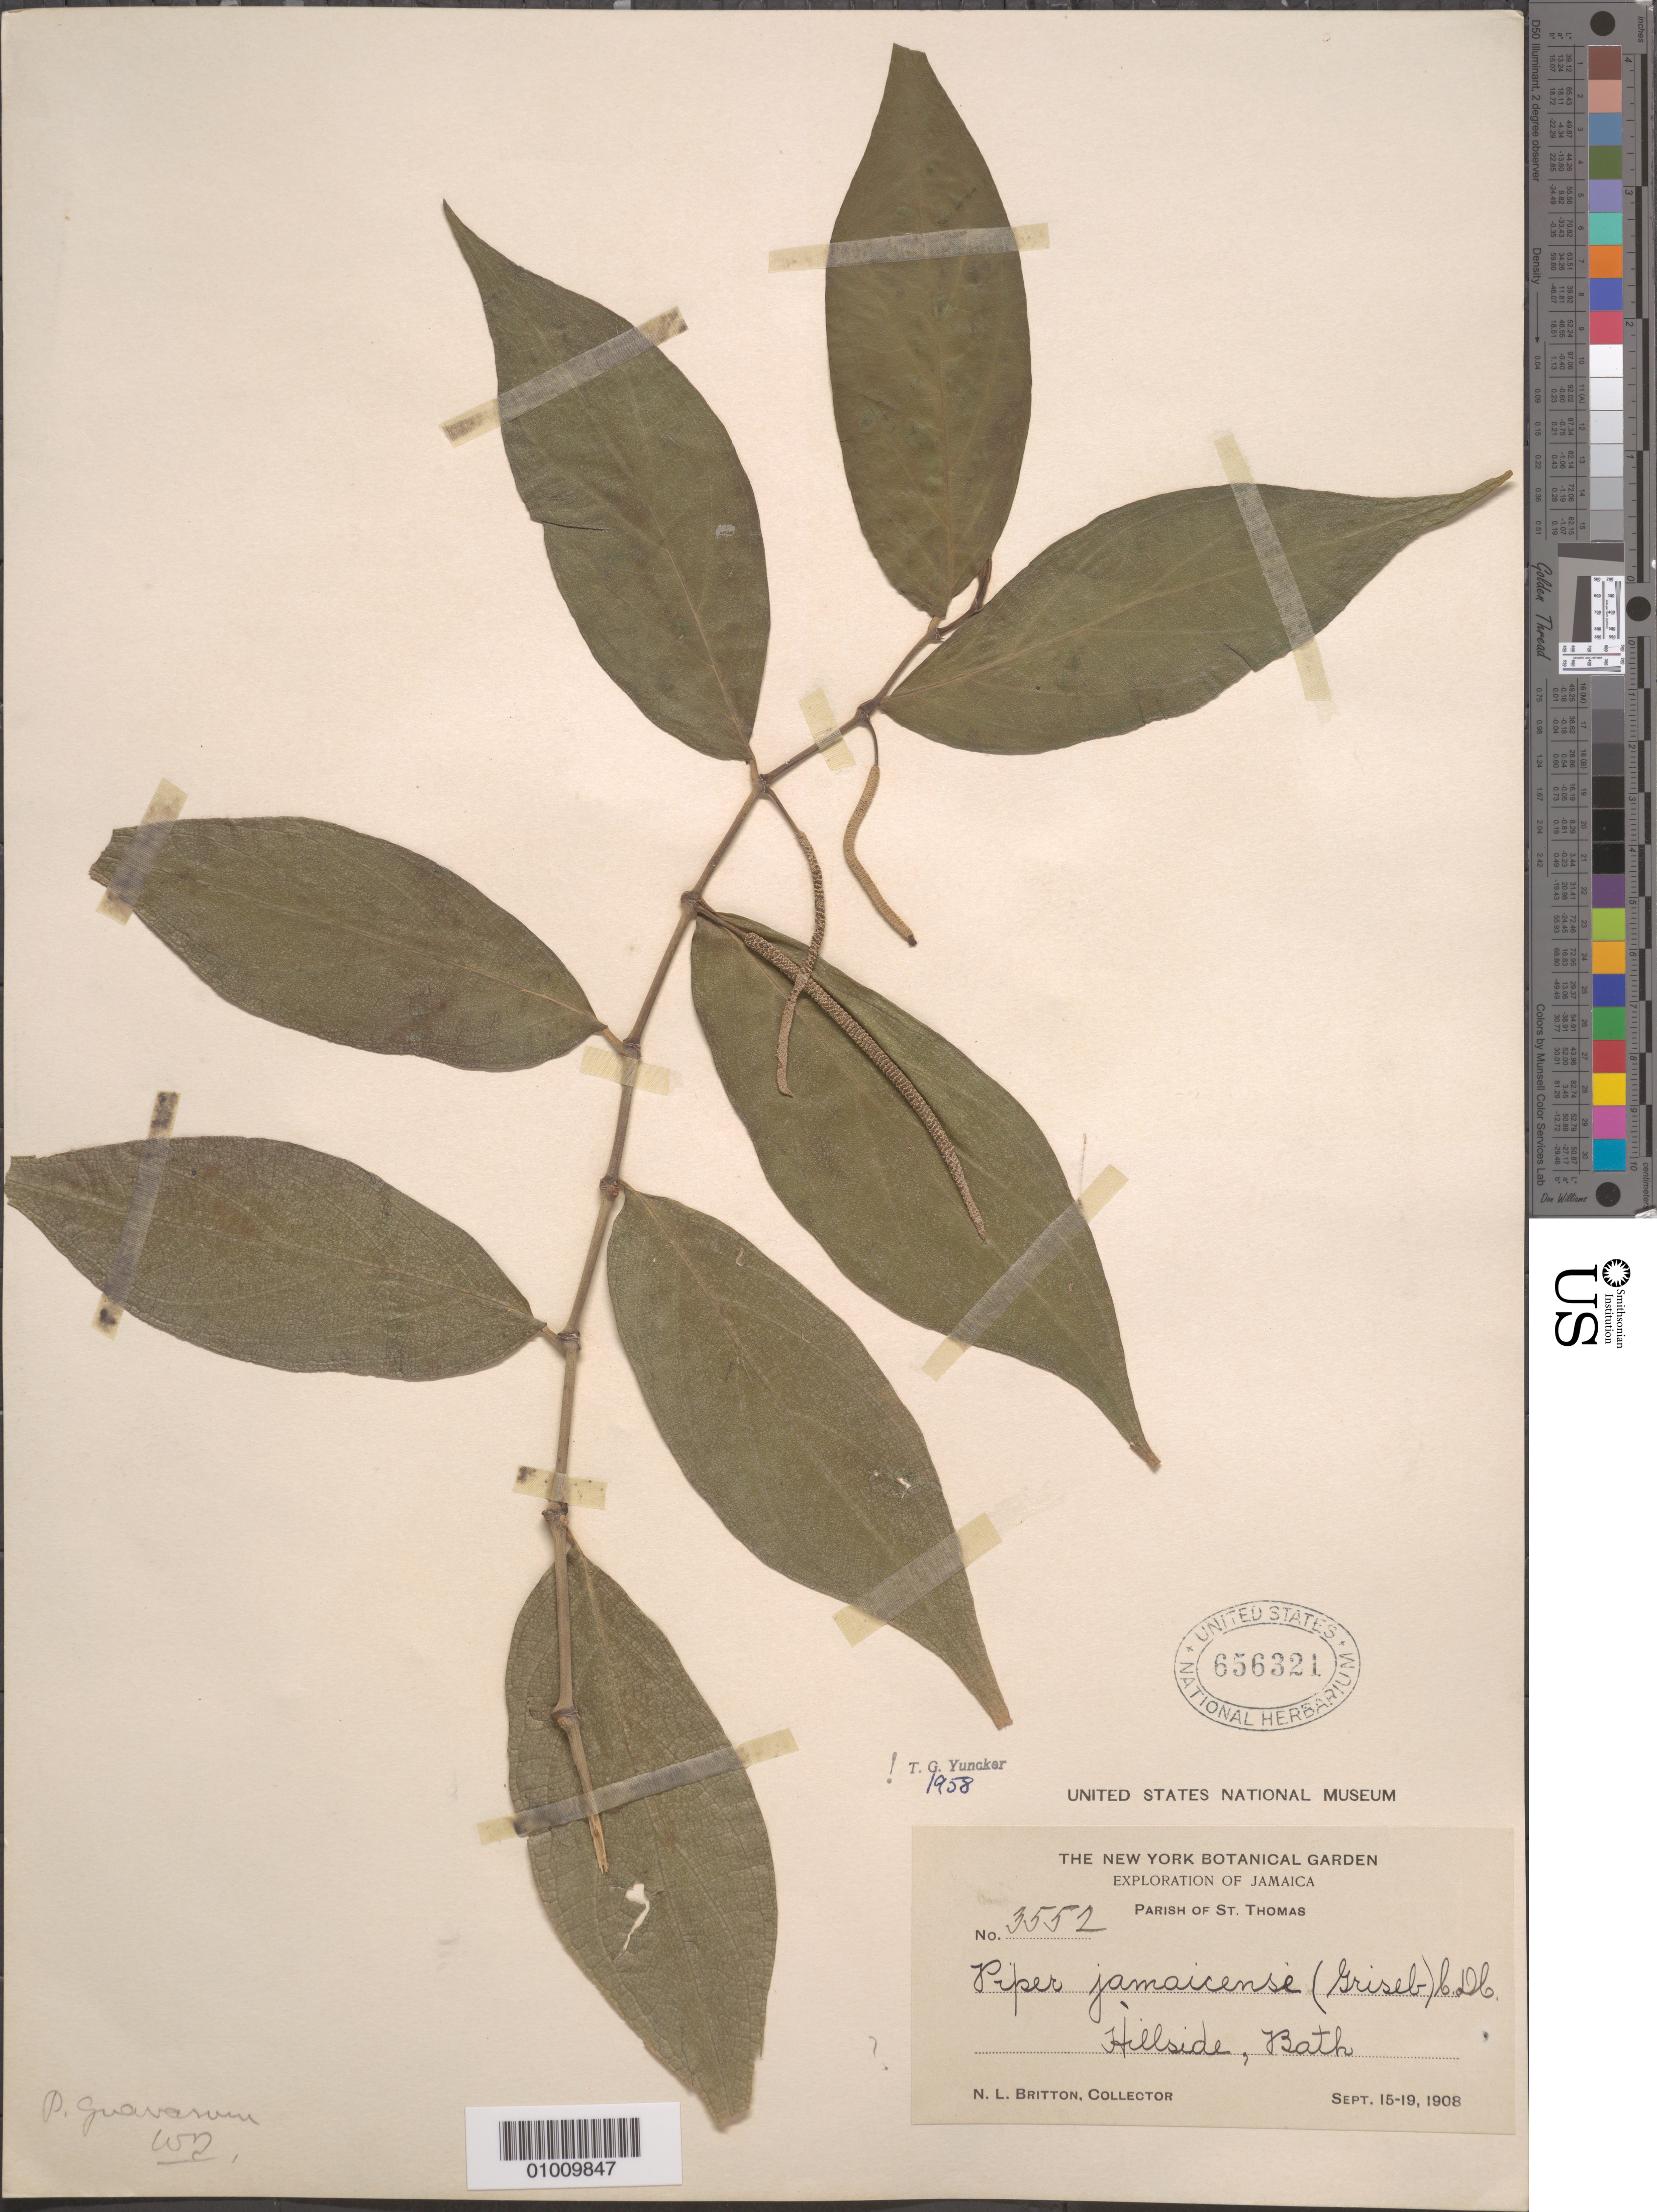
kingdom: Plantae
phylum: Tracheophyta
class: Magnoliopsida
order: Piperales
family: Piperaceae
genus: Piper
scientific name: Piper jamaicense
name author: C. DC.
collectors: N. Britton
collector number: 3552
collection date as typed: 15 Sep 1908 to 19 Sep 1908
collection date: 1908-09-15/1908-09-19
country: Jamaica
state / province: Saint Thomas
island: Jamaica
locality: Hillside, Bath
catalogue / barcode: US 656321